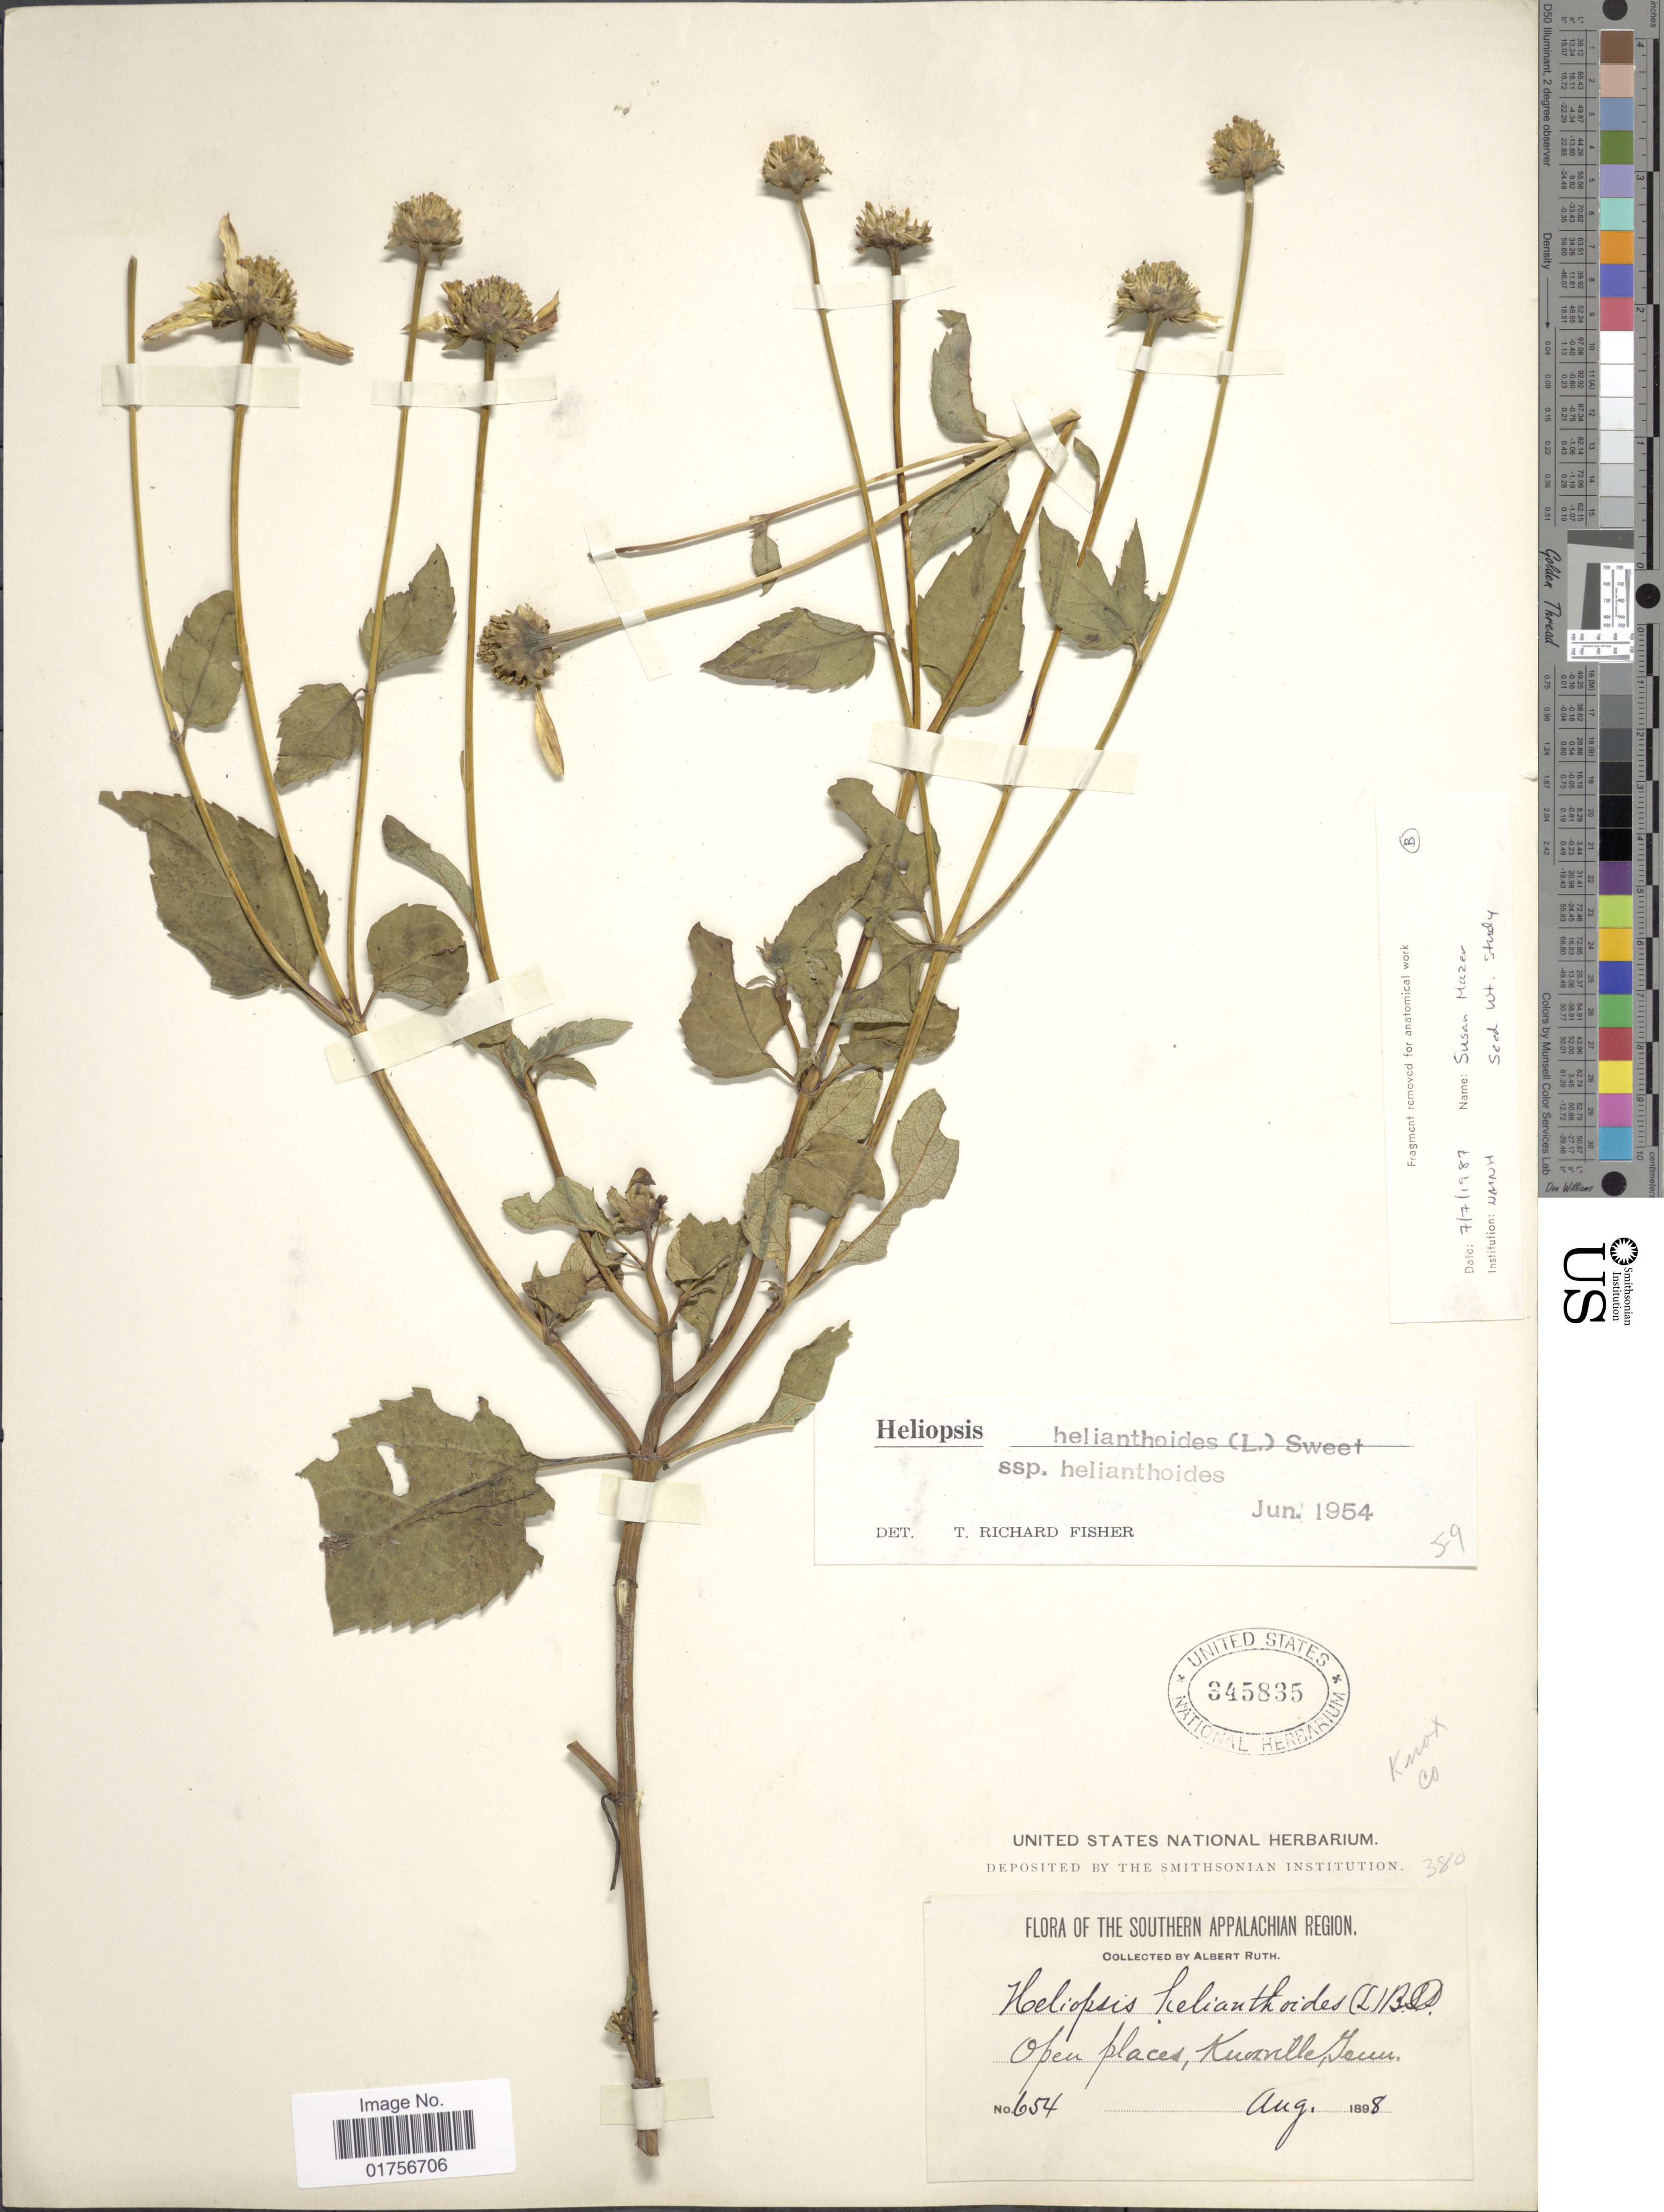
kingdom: Plantae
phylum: Tracheophyta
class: Magnoliopsida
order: Asterales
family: Asteraceae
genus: Heliopsis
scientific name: Heliopsis helianthoides subsp. helianthoides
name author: (L.) Sweet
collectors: A. Ruth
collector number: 654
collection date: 1898-08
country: United States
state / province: Tennessee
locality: Open places. Knoxville, Tenn. The Southern Appalachian Region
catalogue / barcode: US 345835